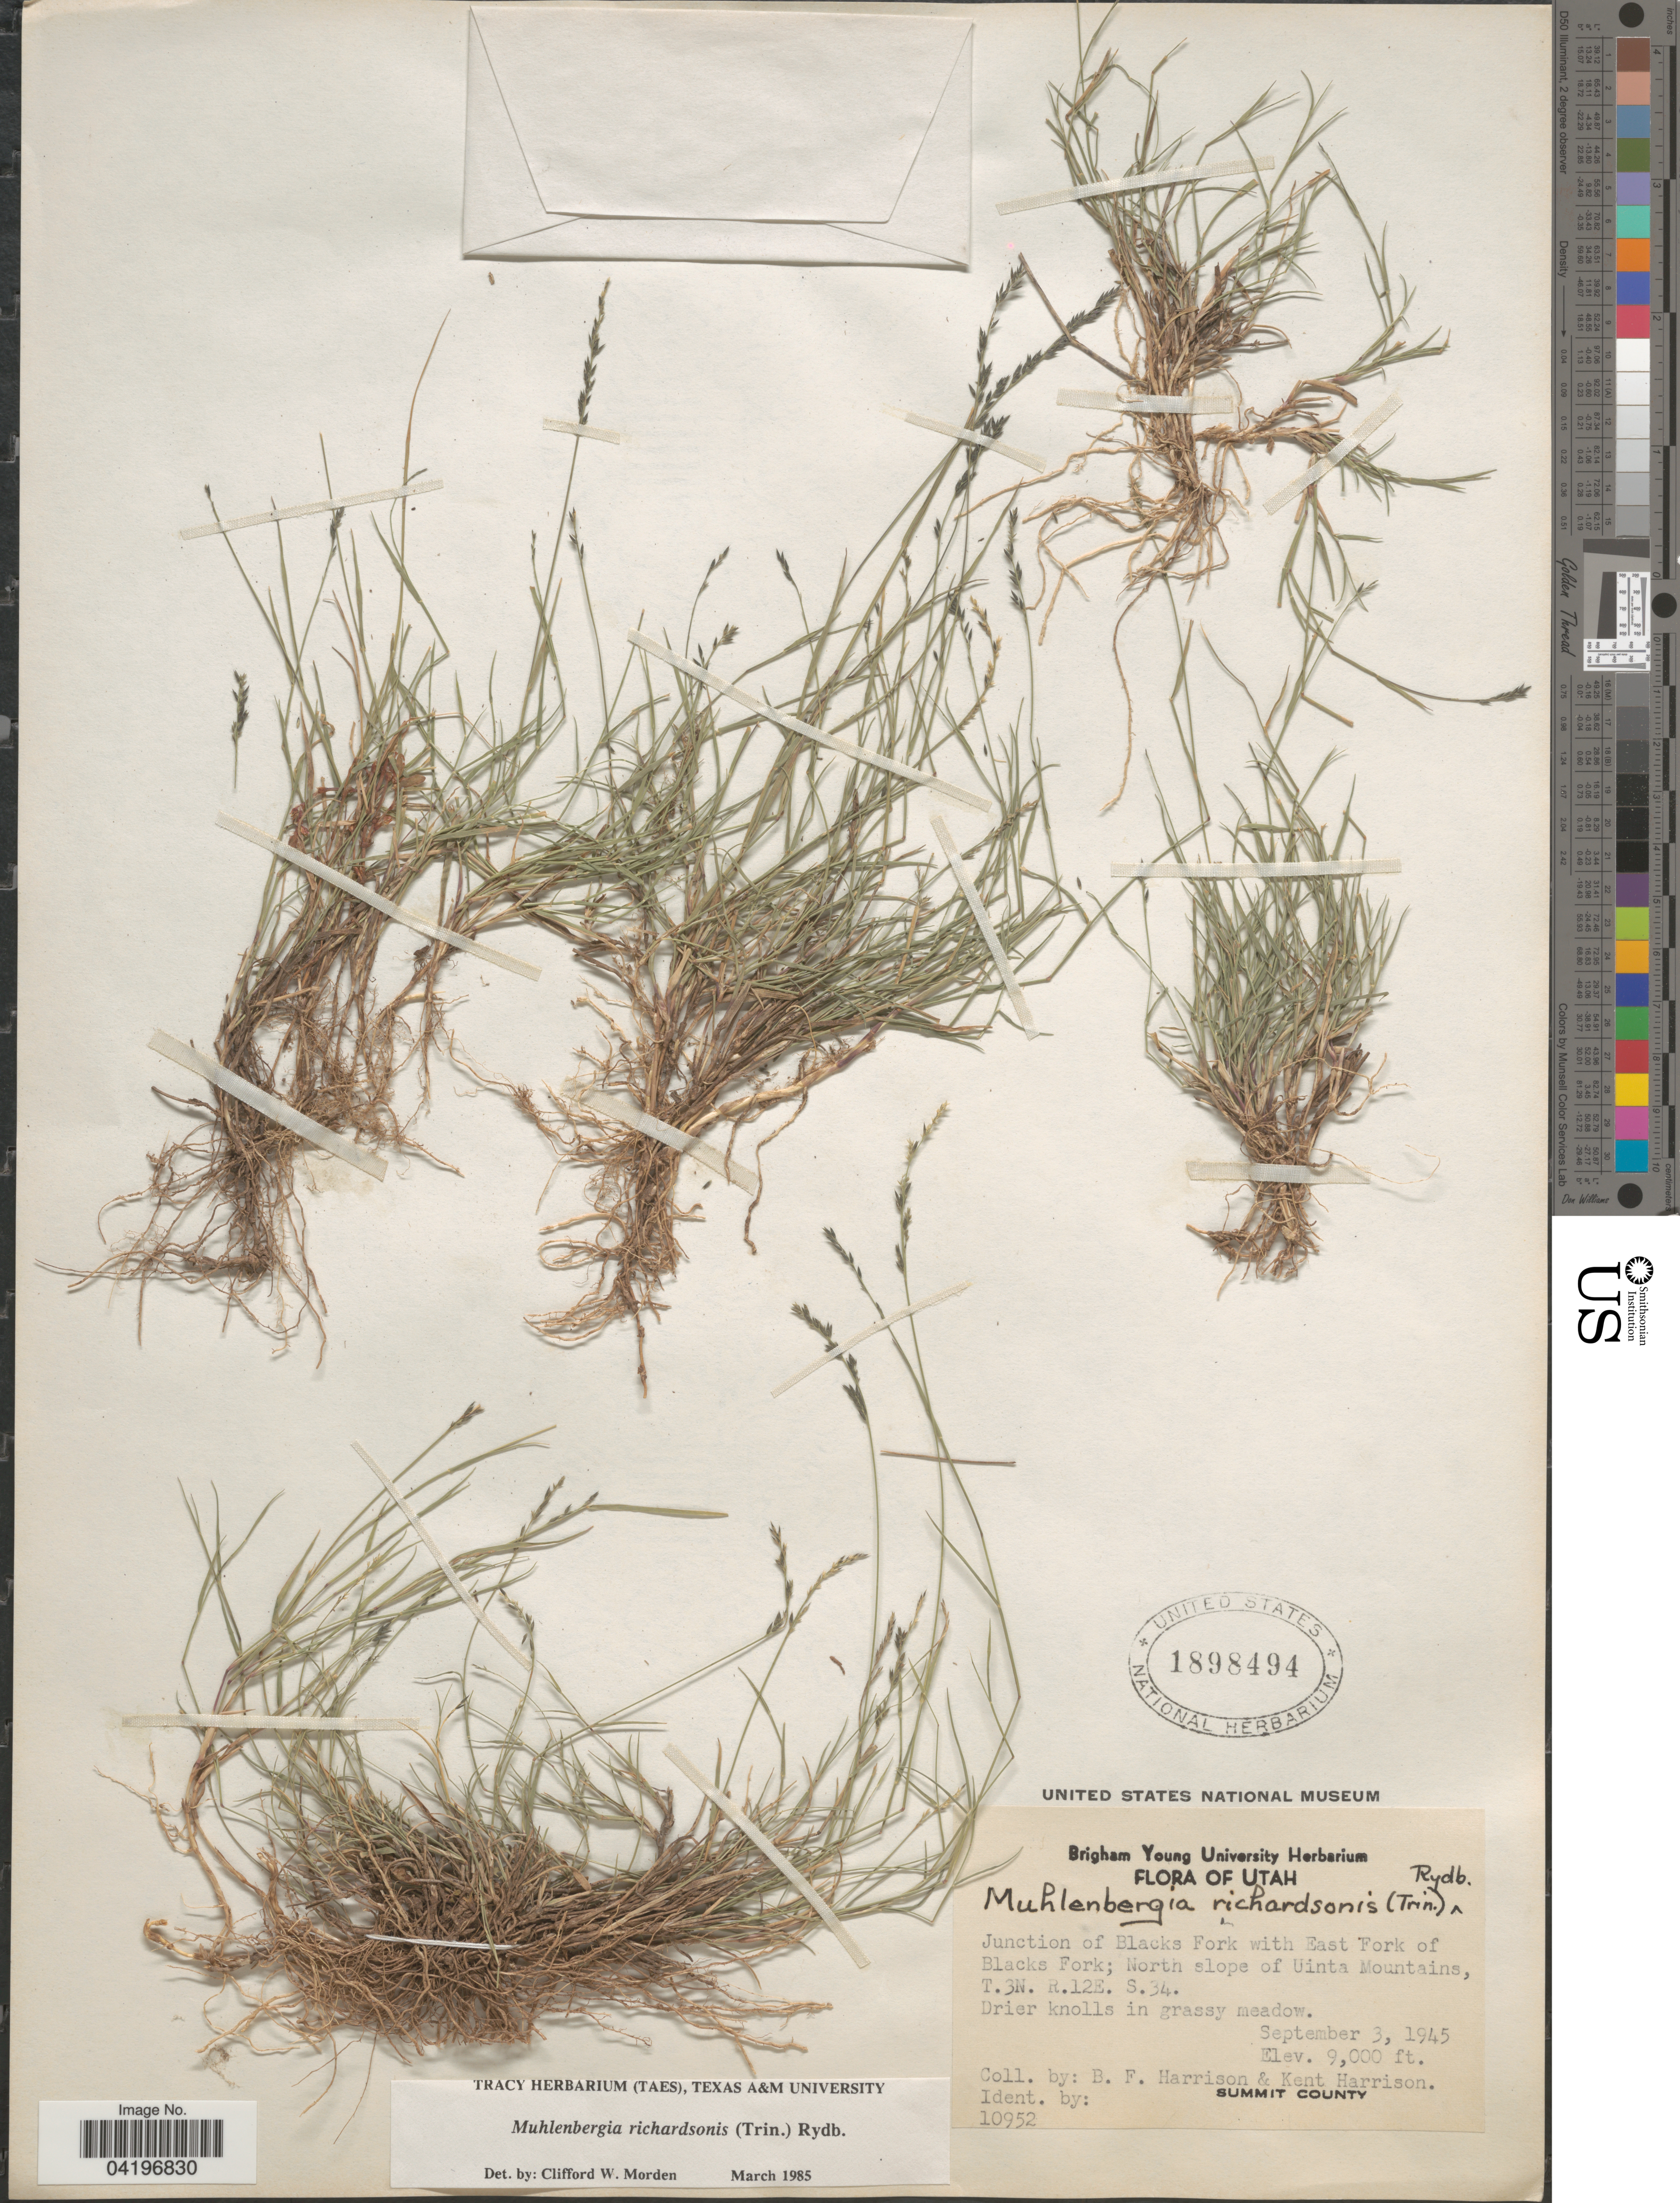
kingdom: Plantae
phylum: Tracheophyta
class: Liliopsida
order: Poales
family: Poaceae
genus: Muhlenbergia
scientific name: Muhlenbergia richardsonis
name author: (Trin.) Rydb.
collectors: B. F. Harrison & K. Harrison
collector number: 10952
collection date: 1945-09-03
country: United States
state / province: Utah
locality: Junction of Blacks Fork with East Fork of Blacks Fork; North slope of Uinta Mountains, T.3N. R.12E. S.34. Summit County.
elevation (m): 2743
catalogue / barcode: US 1898494